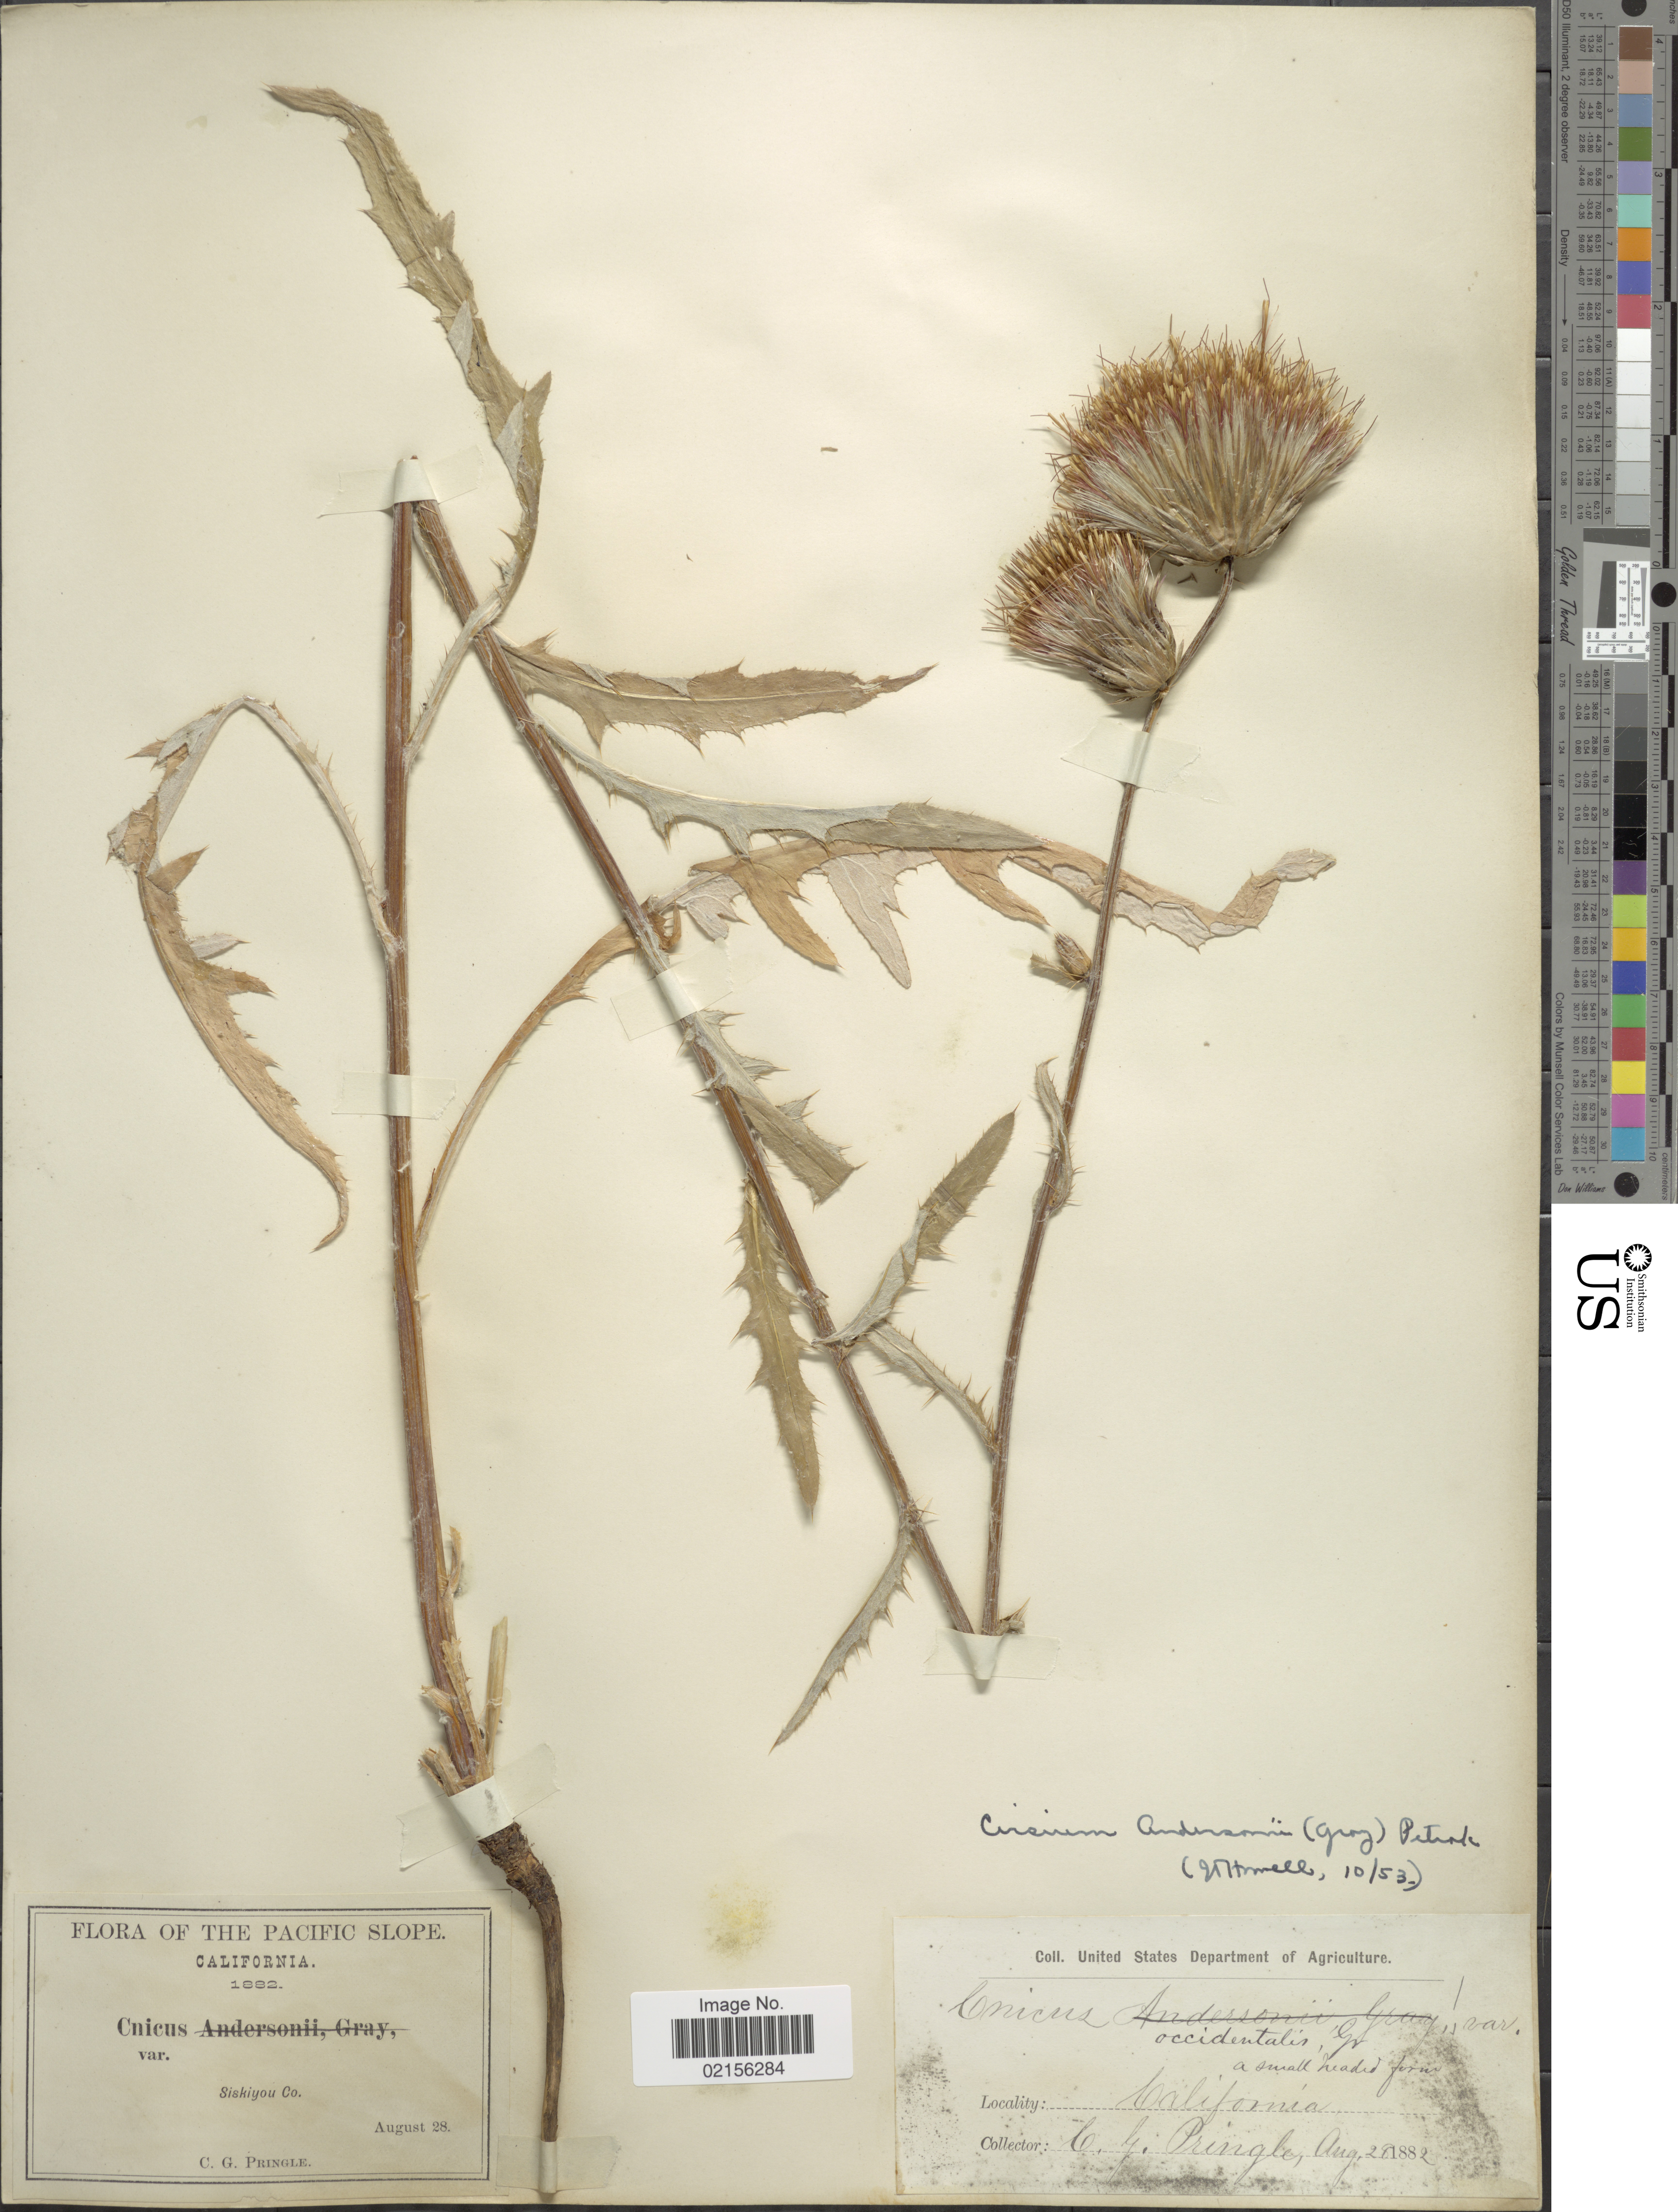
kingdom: Plantae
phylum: Tracheophyta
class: Magnoliopsida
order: Asterales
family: Asteraceae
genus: Cirsium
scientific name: Cirsium andersonii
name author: (A. Gray) Petr.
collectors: C. G. Pringle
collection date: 1882-08-28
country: United States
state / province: California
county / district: Siskiyou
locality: The Pacific Slope, Siskiyou Co